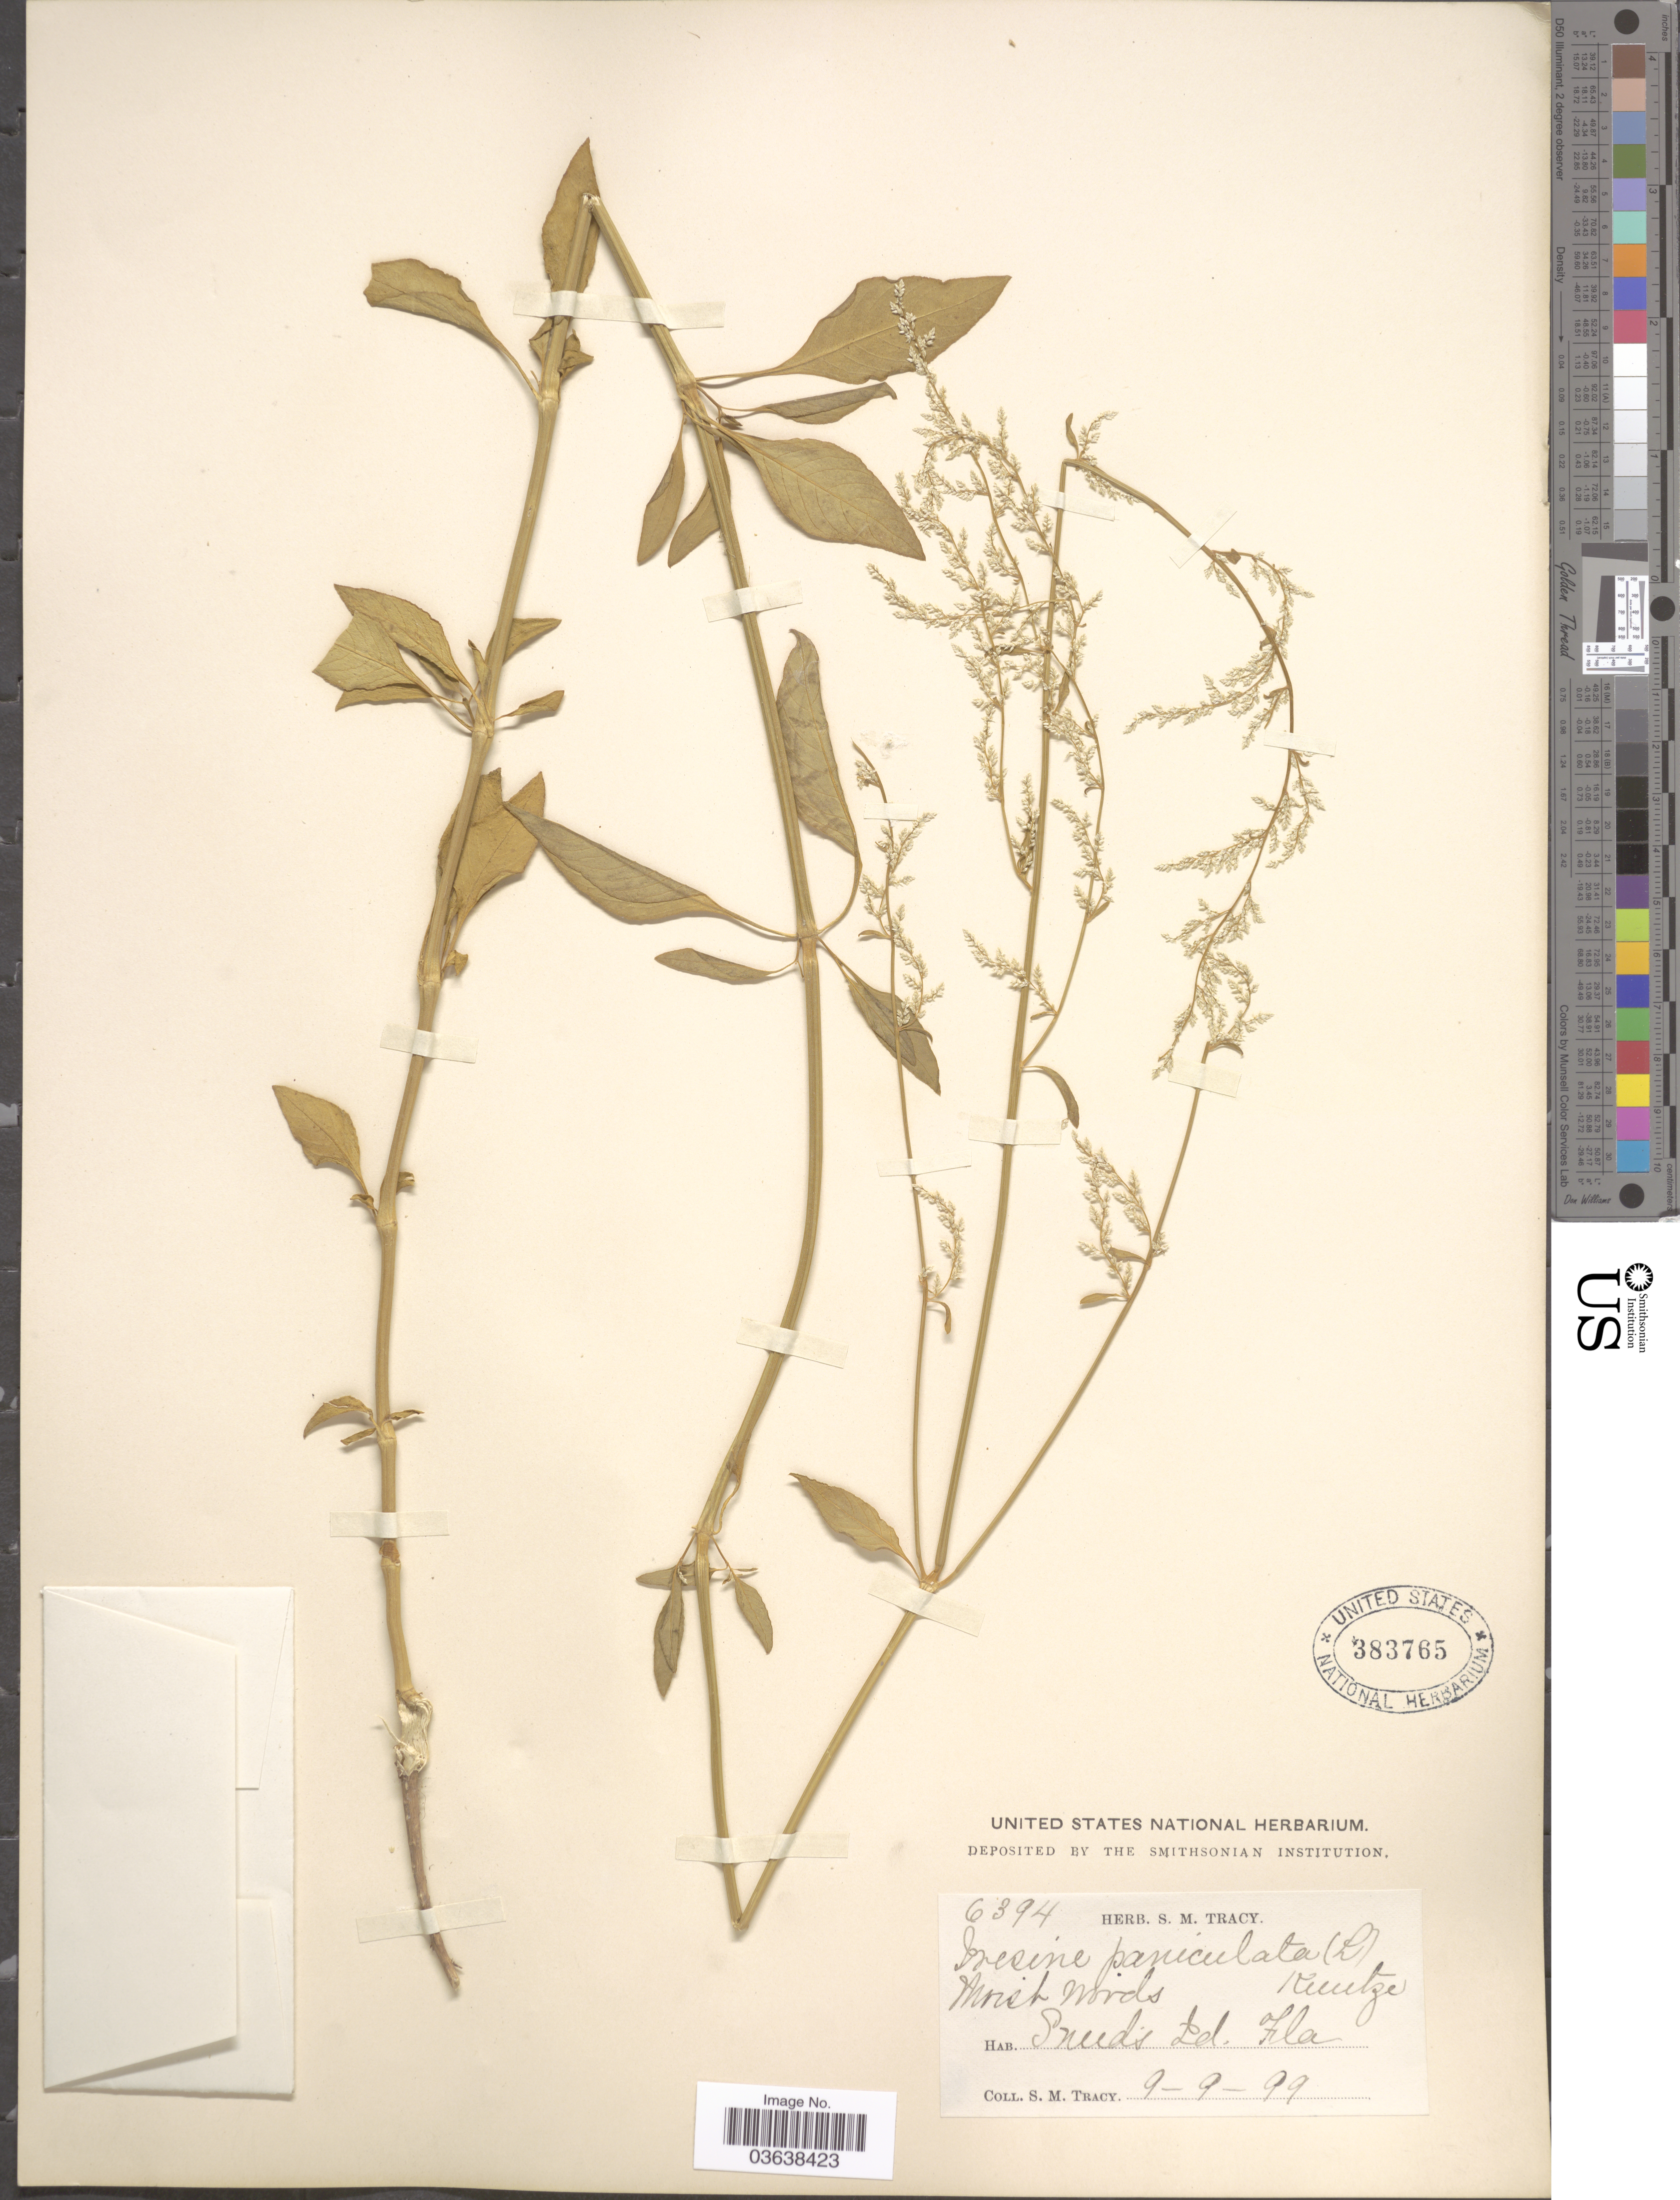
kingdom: Plantae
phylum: Tracheophyta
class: Magnoliopsida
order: Caryophyllales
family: Amaranthaceae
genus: Iresine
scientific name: Iresine celosia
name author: L.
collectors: S. M. Tracy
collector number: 6394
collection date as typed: Transcribed d/m/y: 9/9/99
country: United States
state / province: Florida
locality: Sneed's Id. Fla.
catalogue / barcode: US 383765